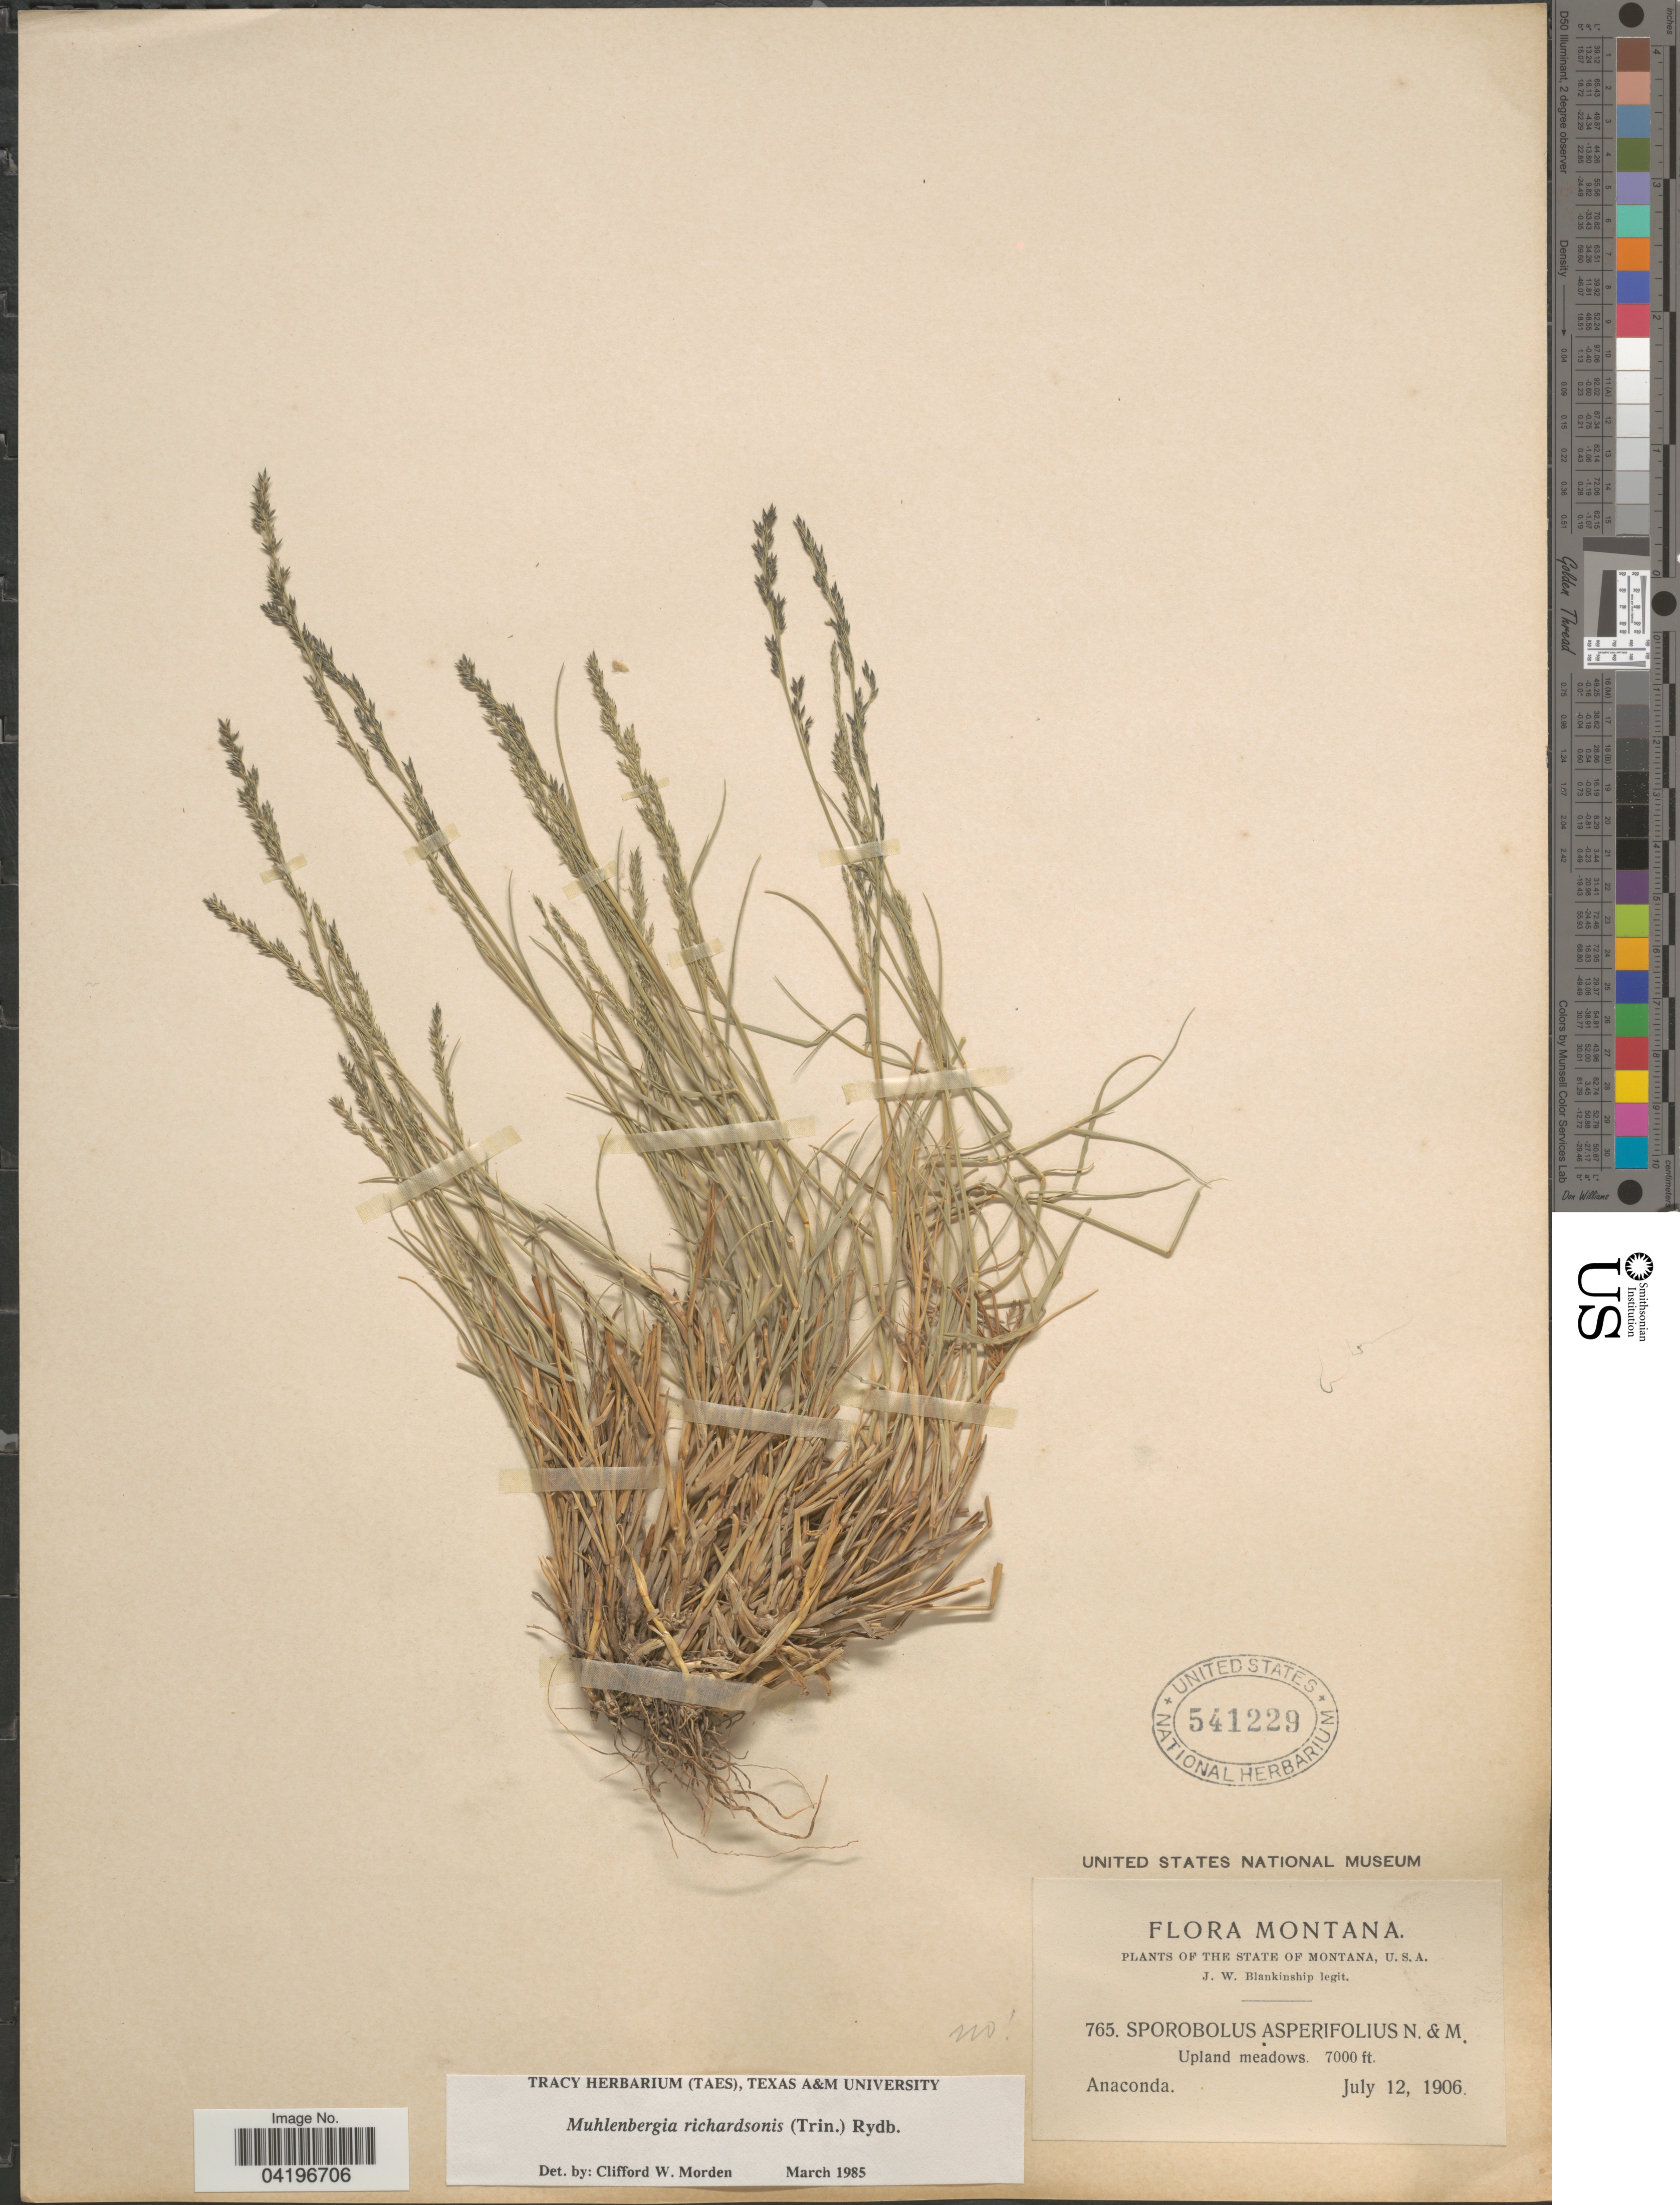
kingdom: Plantae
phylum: Tracheophyta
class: Liliopsida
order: Poales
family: Poaceae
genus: Muhlenbergia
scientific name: Muhlenbergia richardsonis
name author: (Trin.) Rydb.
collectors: J. W. Blankinship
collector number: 765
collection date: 1906-07-12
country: United States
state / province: Montana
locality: Anaconda.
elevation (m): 2134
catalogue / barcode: US 541229